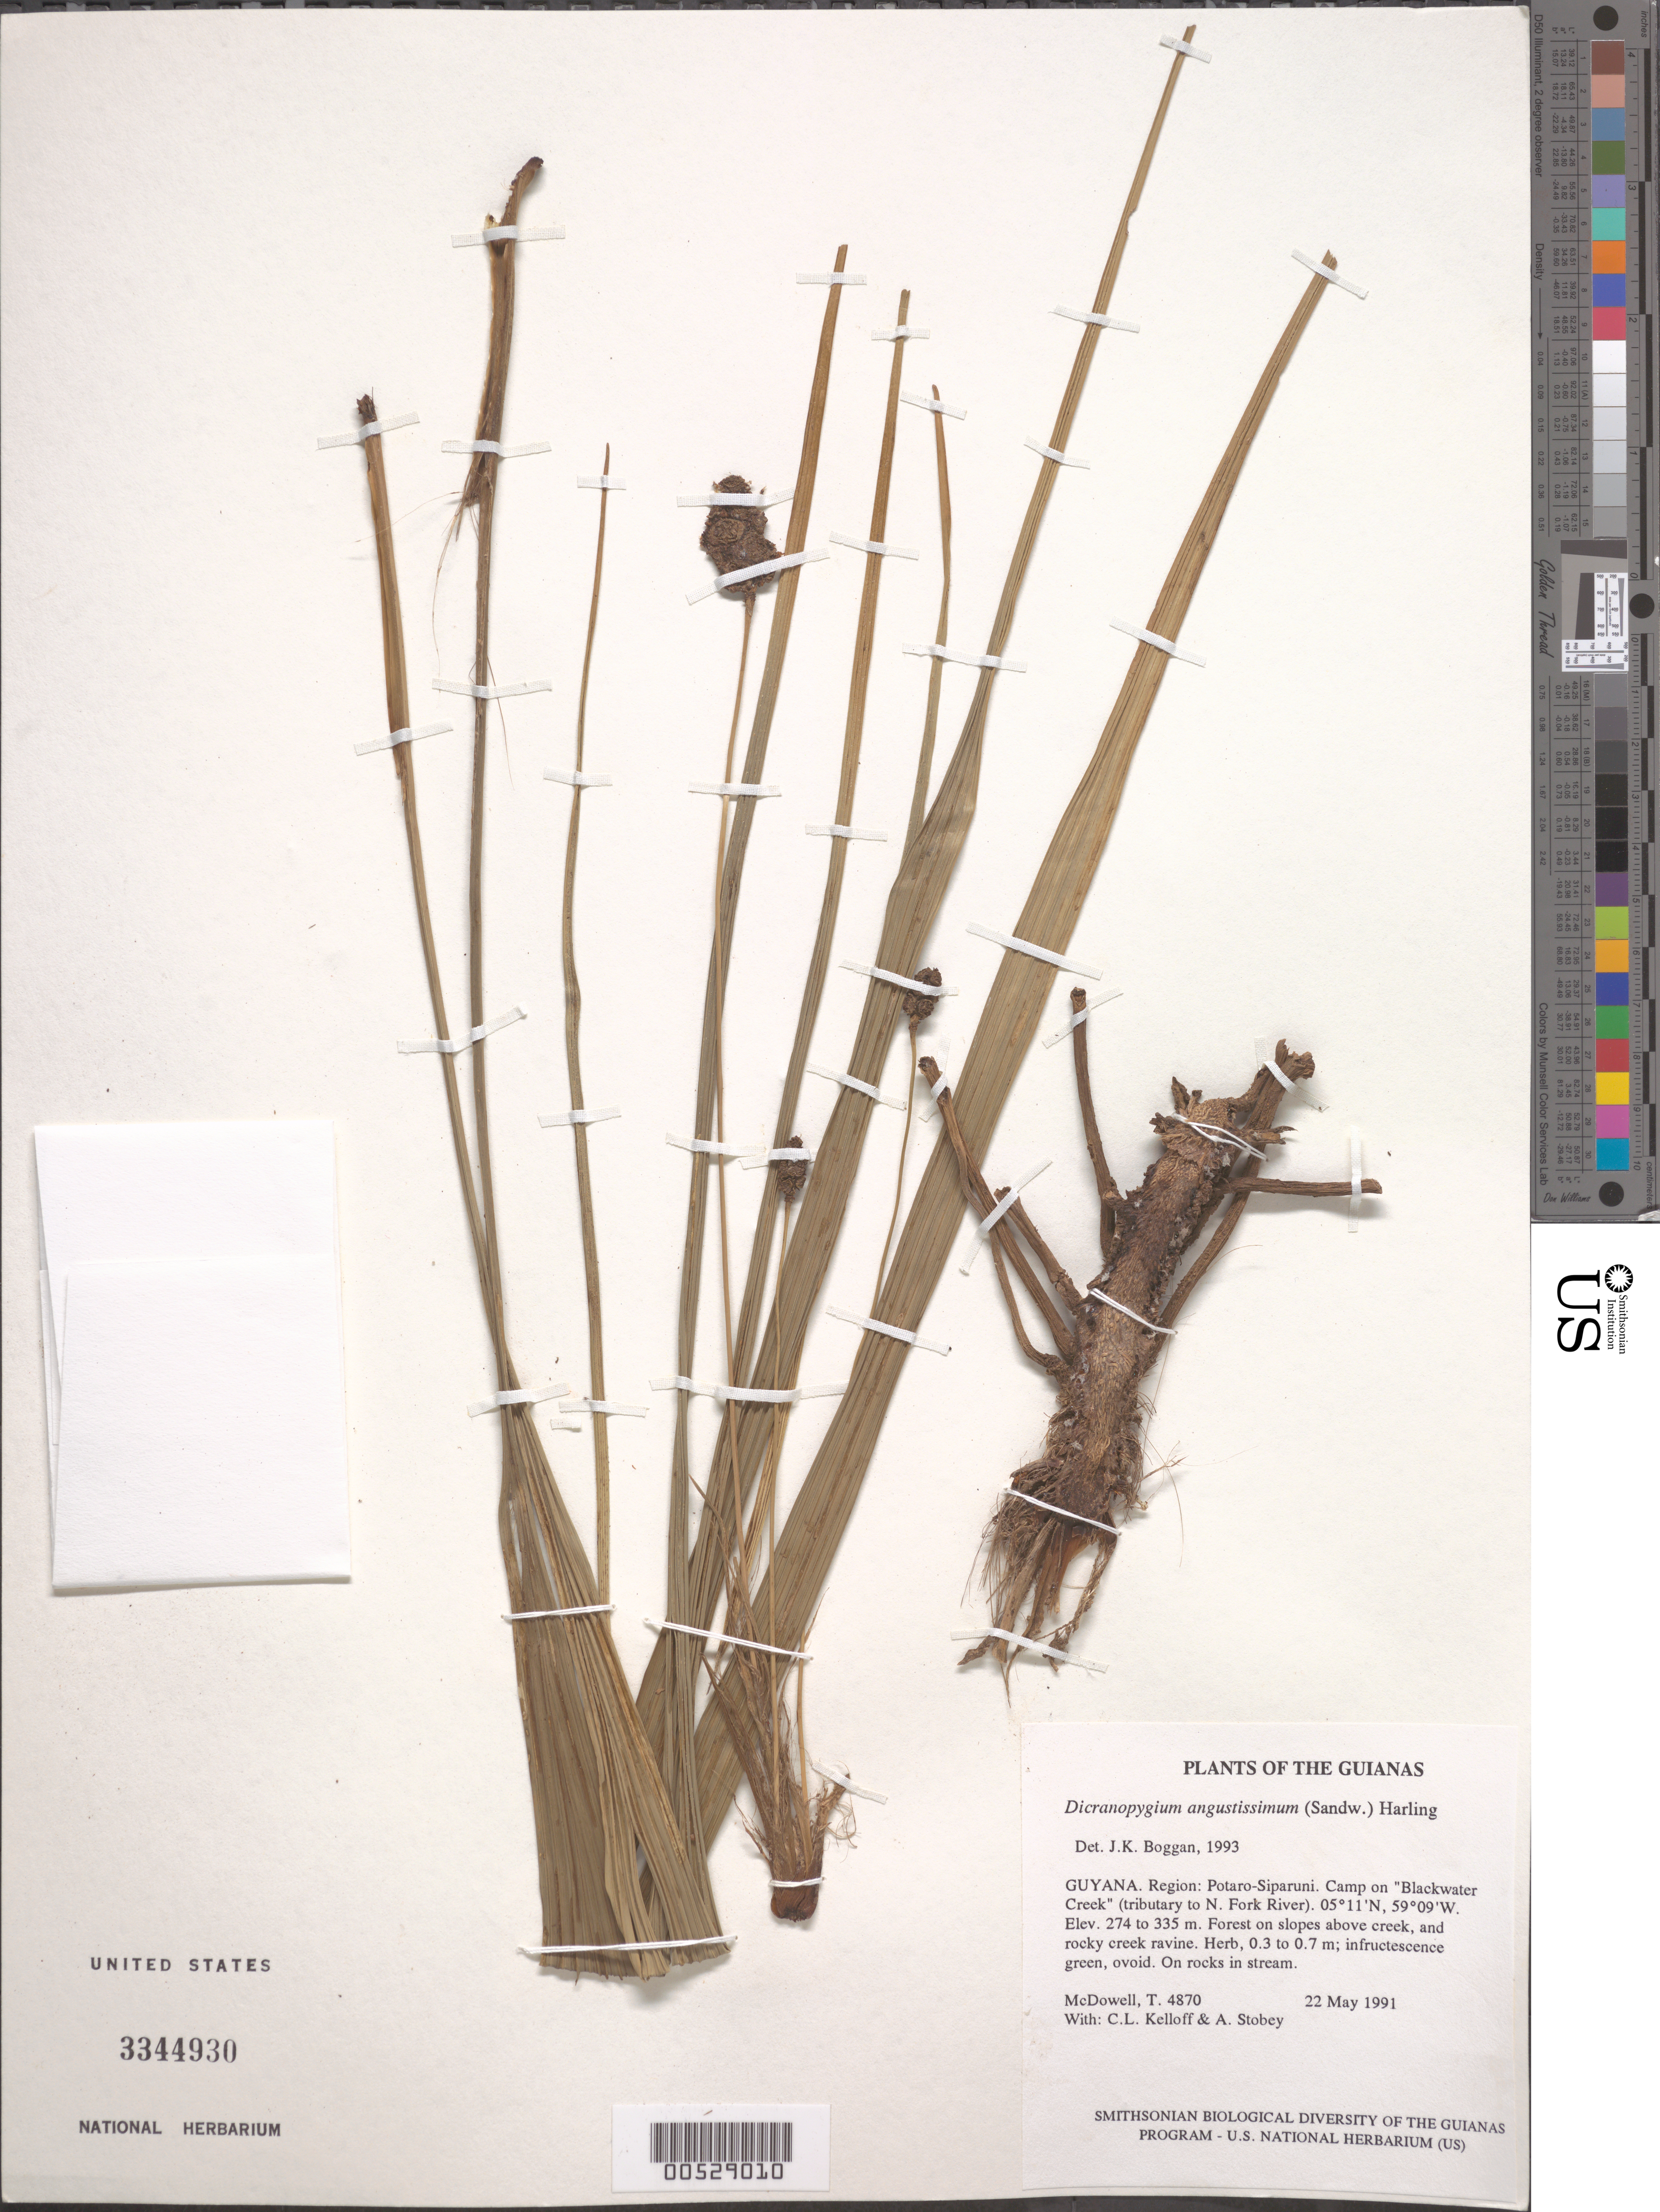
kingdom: Plantae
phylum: Tracheophyta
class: Liliopsida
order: Pandanales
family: Cyclanthaceae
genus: Dicranopygium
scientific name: Dicranopygium angustissimum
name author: (Sandwith) Harling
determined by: Boggan, J. K., (US), NMNH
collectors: T. McDowell, C. L. Kelloff & A. Stobey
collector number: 4870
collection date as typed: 22 May 1991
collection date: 1991-05-22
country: Guyana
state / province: Potaro-Siparuni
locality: Camp on "Blackwater Creek" (tributary to North Fork River)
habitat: Forest on slopes above creek, and rocky creek ravine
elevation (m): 274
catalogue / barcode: US 3344930